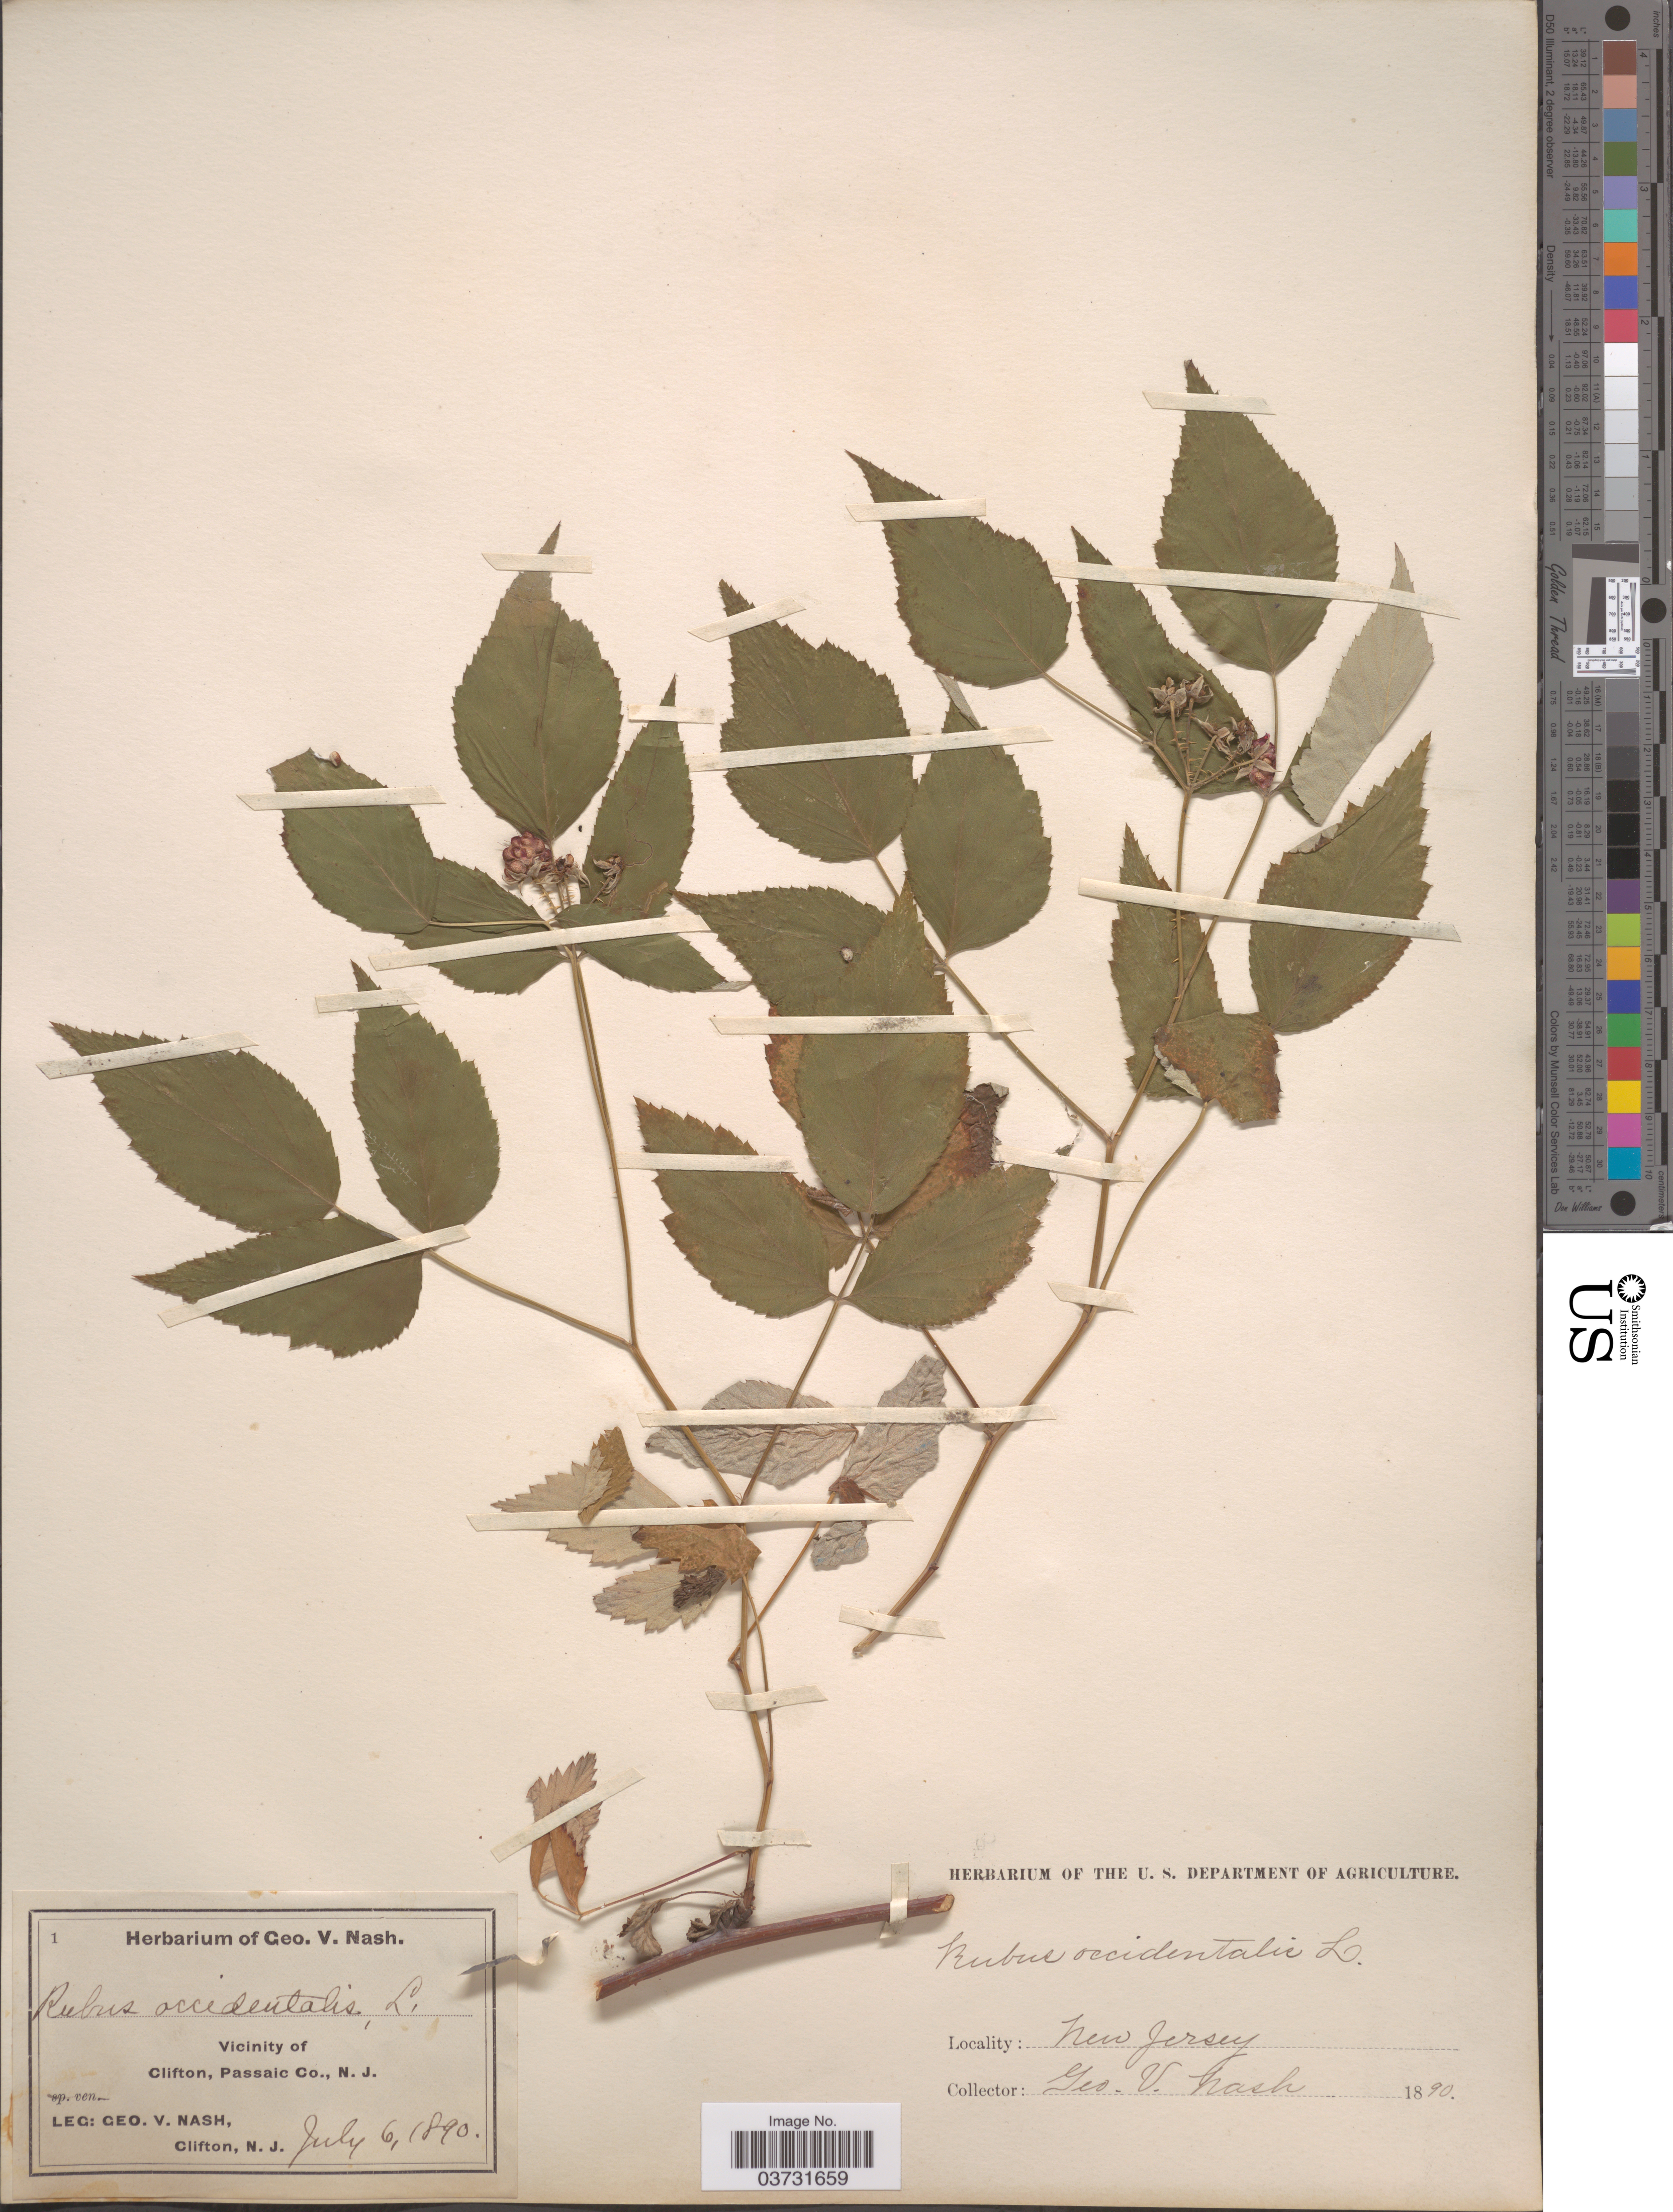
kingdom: Plantae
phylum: Tracheophyta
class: Magnoliopsida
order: Rosales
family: Rosaceae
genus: Rubus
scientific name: Rubus occidentalis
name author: L.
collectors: G. V. Nash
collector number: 1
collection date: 1890-07-06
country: United States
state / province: New Jersey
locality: Vicinity of Clifton, Passaic Co.